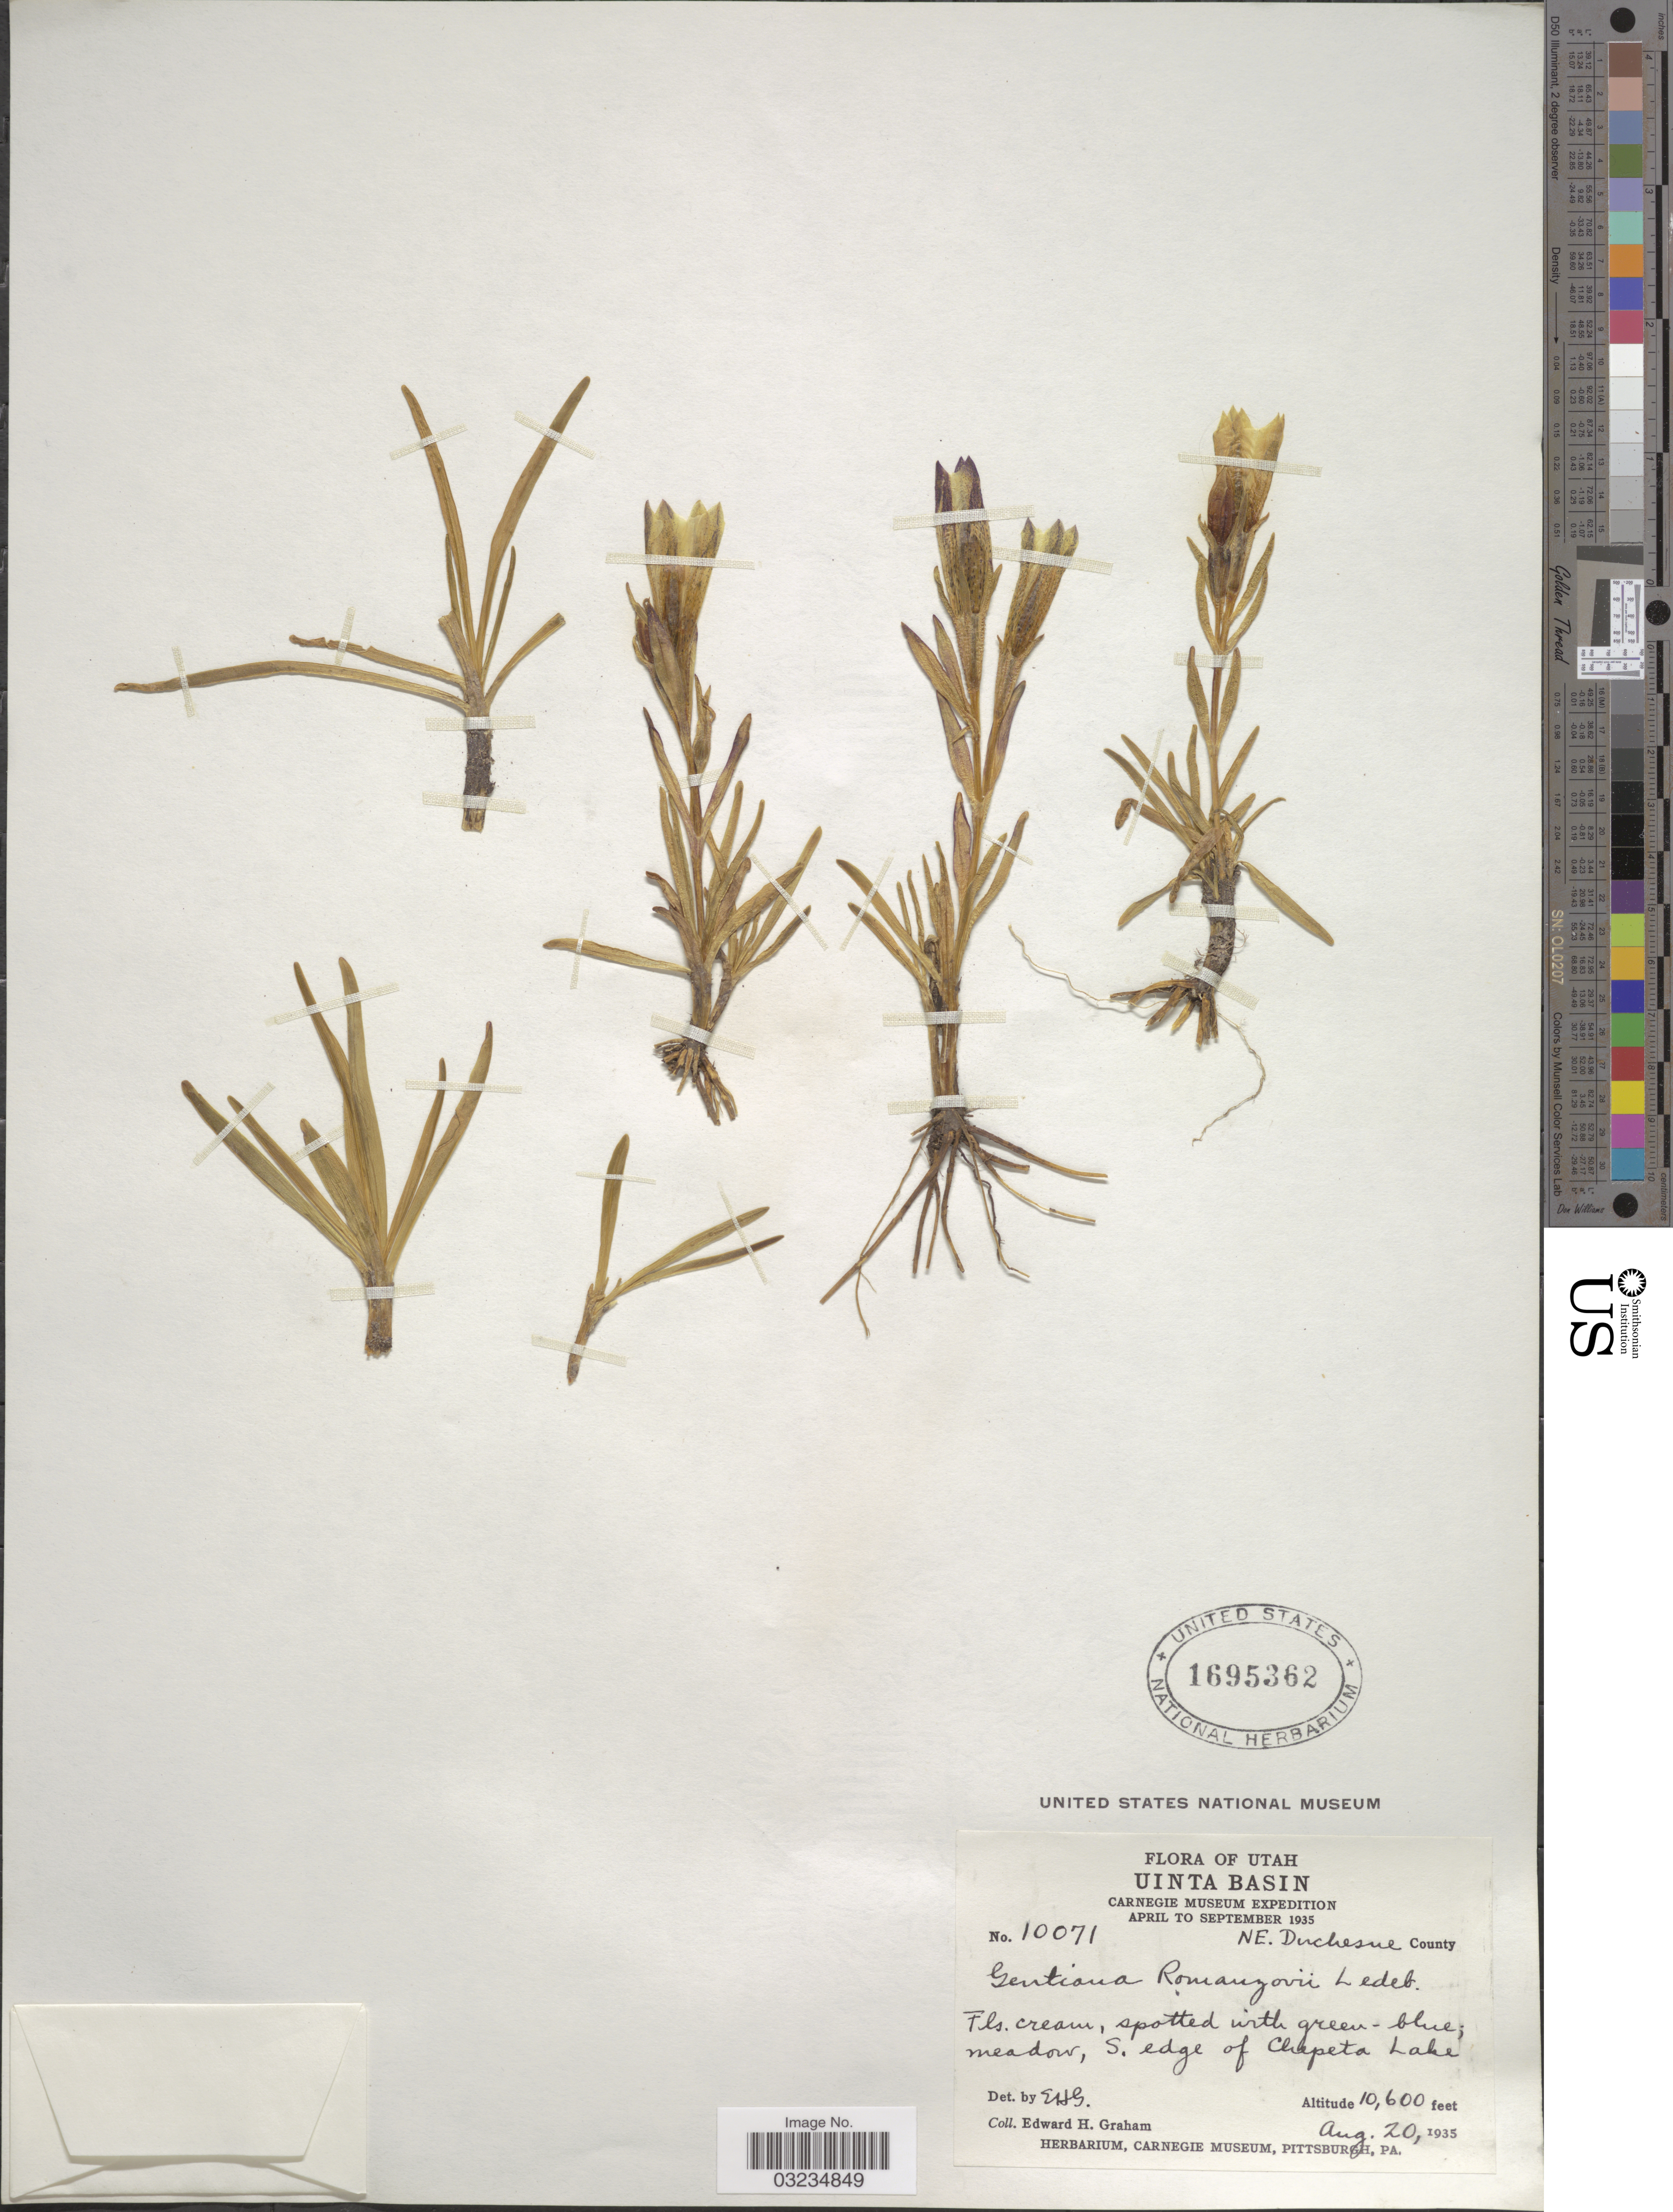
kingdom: Plantae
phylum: Tracheophyta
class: Magnoliopsida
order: Gentianales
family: Gentianaceae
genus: Gentiana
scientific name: Gentiana romanzovii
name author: Ledeb. ex Bunge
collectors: E. H. Graham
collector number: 10071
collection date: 1935-08-20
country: United States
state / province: Utah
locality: Uinta Basin. NE. Duchesne County. Meadow, S. edge of Chapeta Lake.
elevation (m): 3231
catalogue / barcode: US 1695362